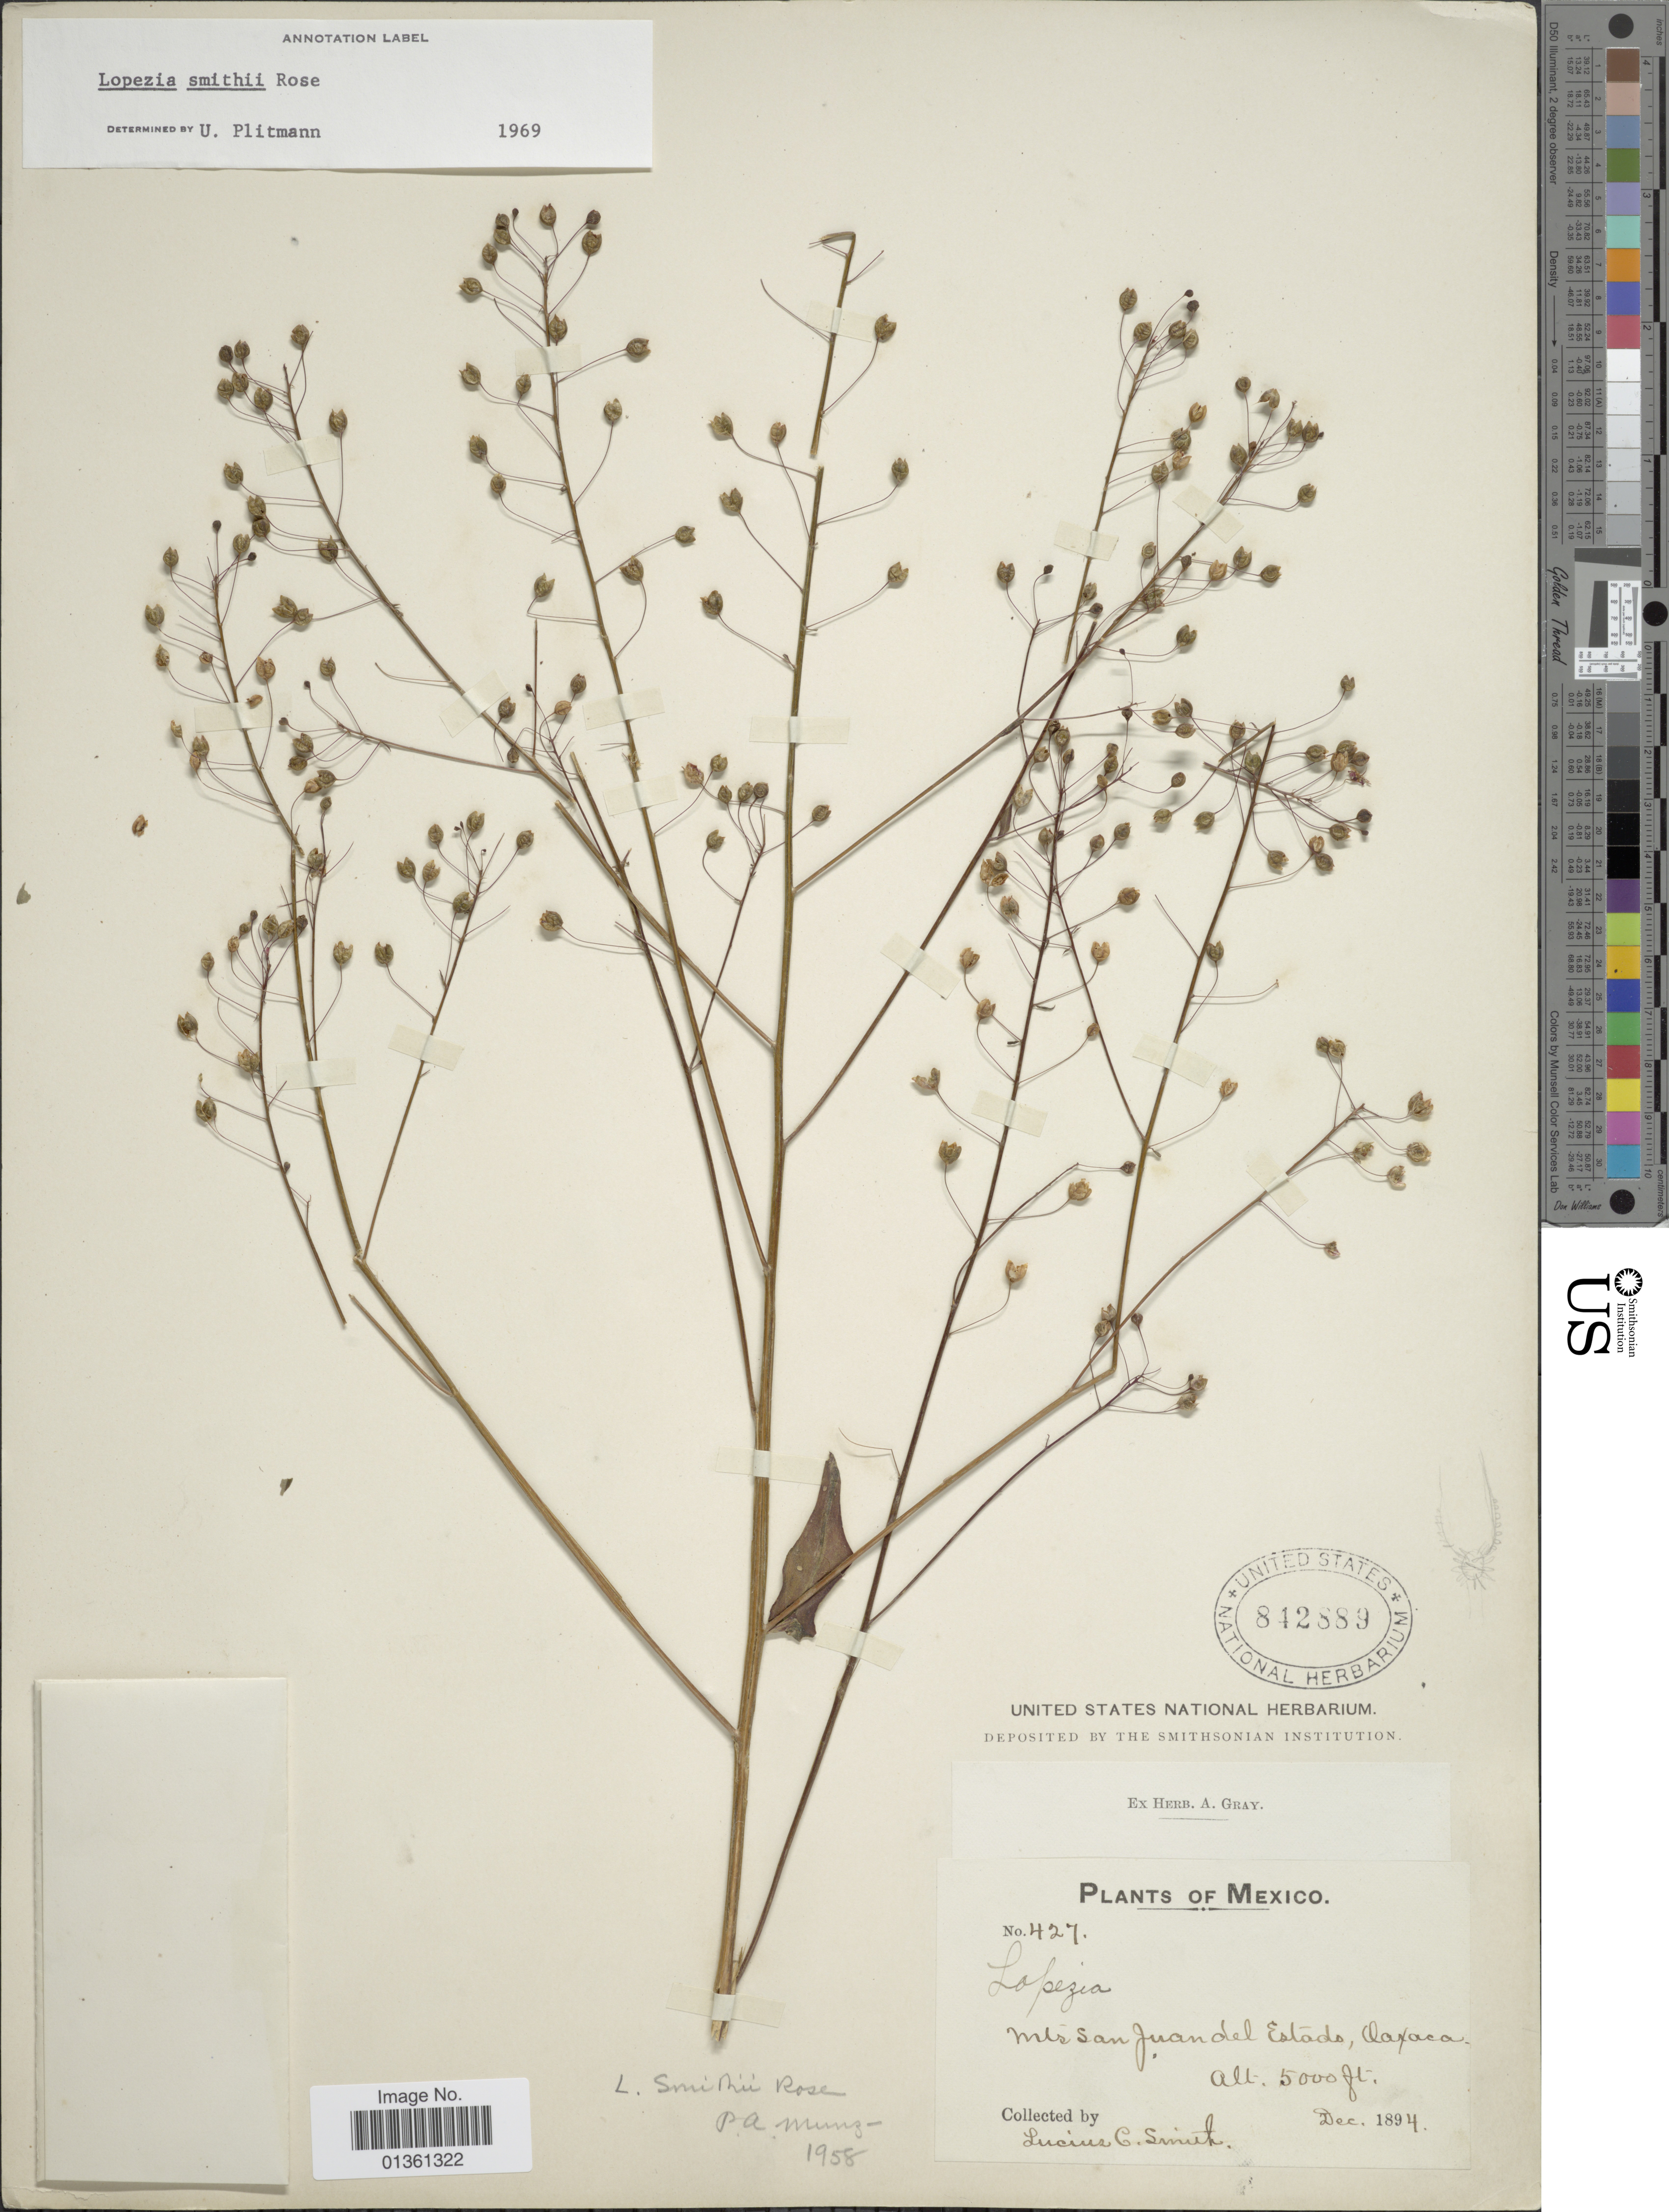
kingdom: Plantae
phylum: Tracheophyta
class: Magnoliopsida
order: Myrtales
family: Onagraceae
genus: Lopezia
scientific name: Lopezia smithii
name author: Rose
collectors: L. C. Smith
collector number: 427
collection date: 1894-12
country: Mexico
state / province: Oaxaca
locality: Mts. San Juan del Estado.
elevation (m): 1524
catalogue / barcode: US 842889